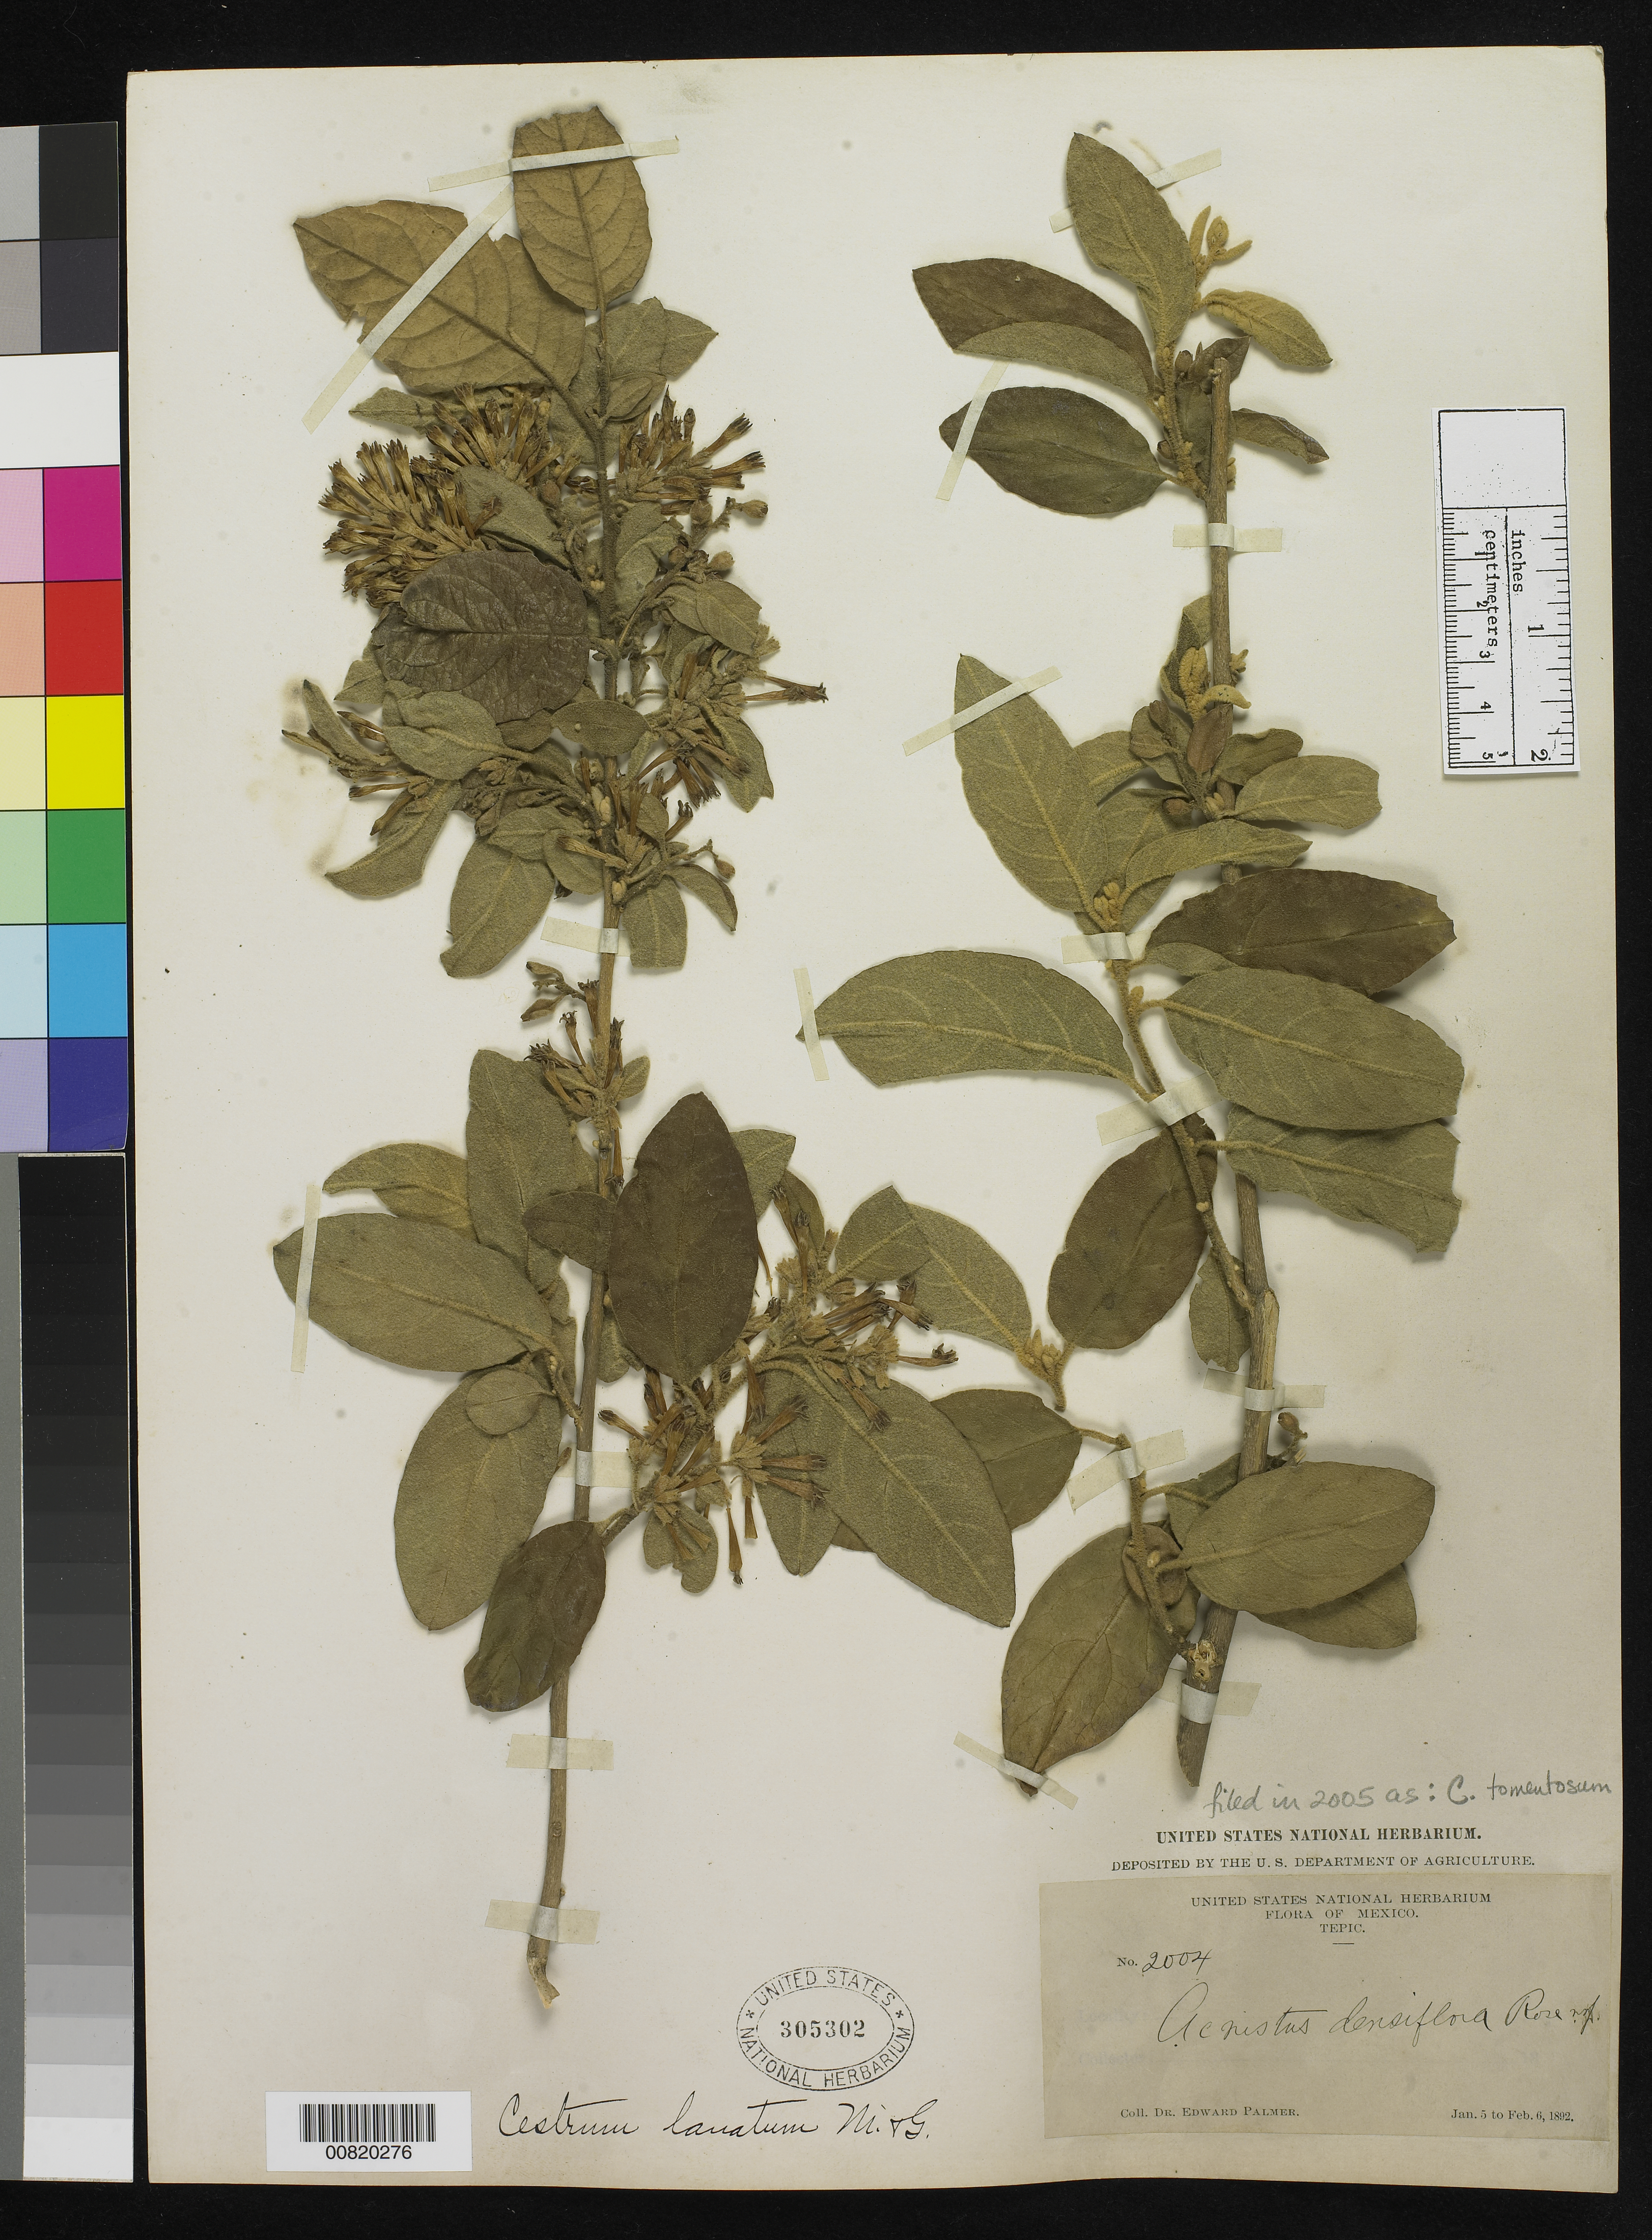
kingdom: Plantae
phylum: Tracheophyta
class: Magnoliopsida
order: Solanales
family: Solanaceae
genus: Cestrum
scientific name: Cestrum tomentosum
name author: L. f.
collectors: E. Palmer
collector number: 2004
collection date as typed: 05 Jan 1892 to 06 Feb 1892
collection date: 1892-01-05/1892-02-06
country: Mexico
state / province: Nayarit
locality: Tepic, Nayarit.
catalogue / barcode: US 305302